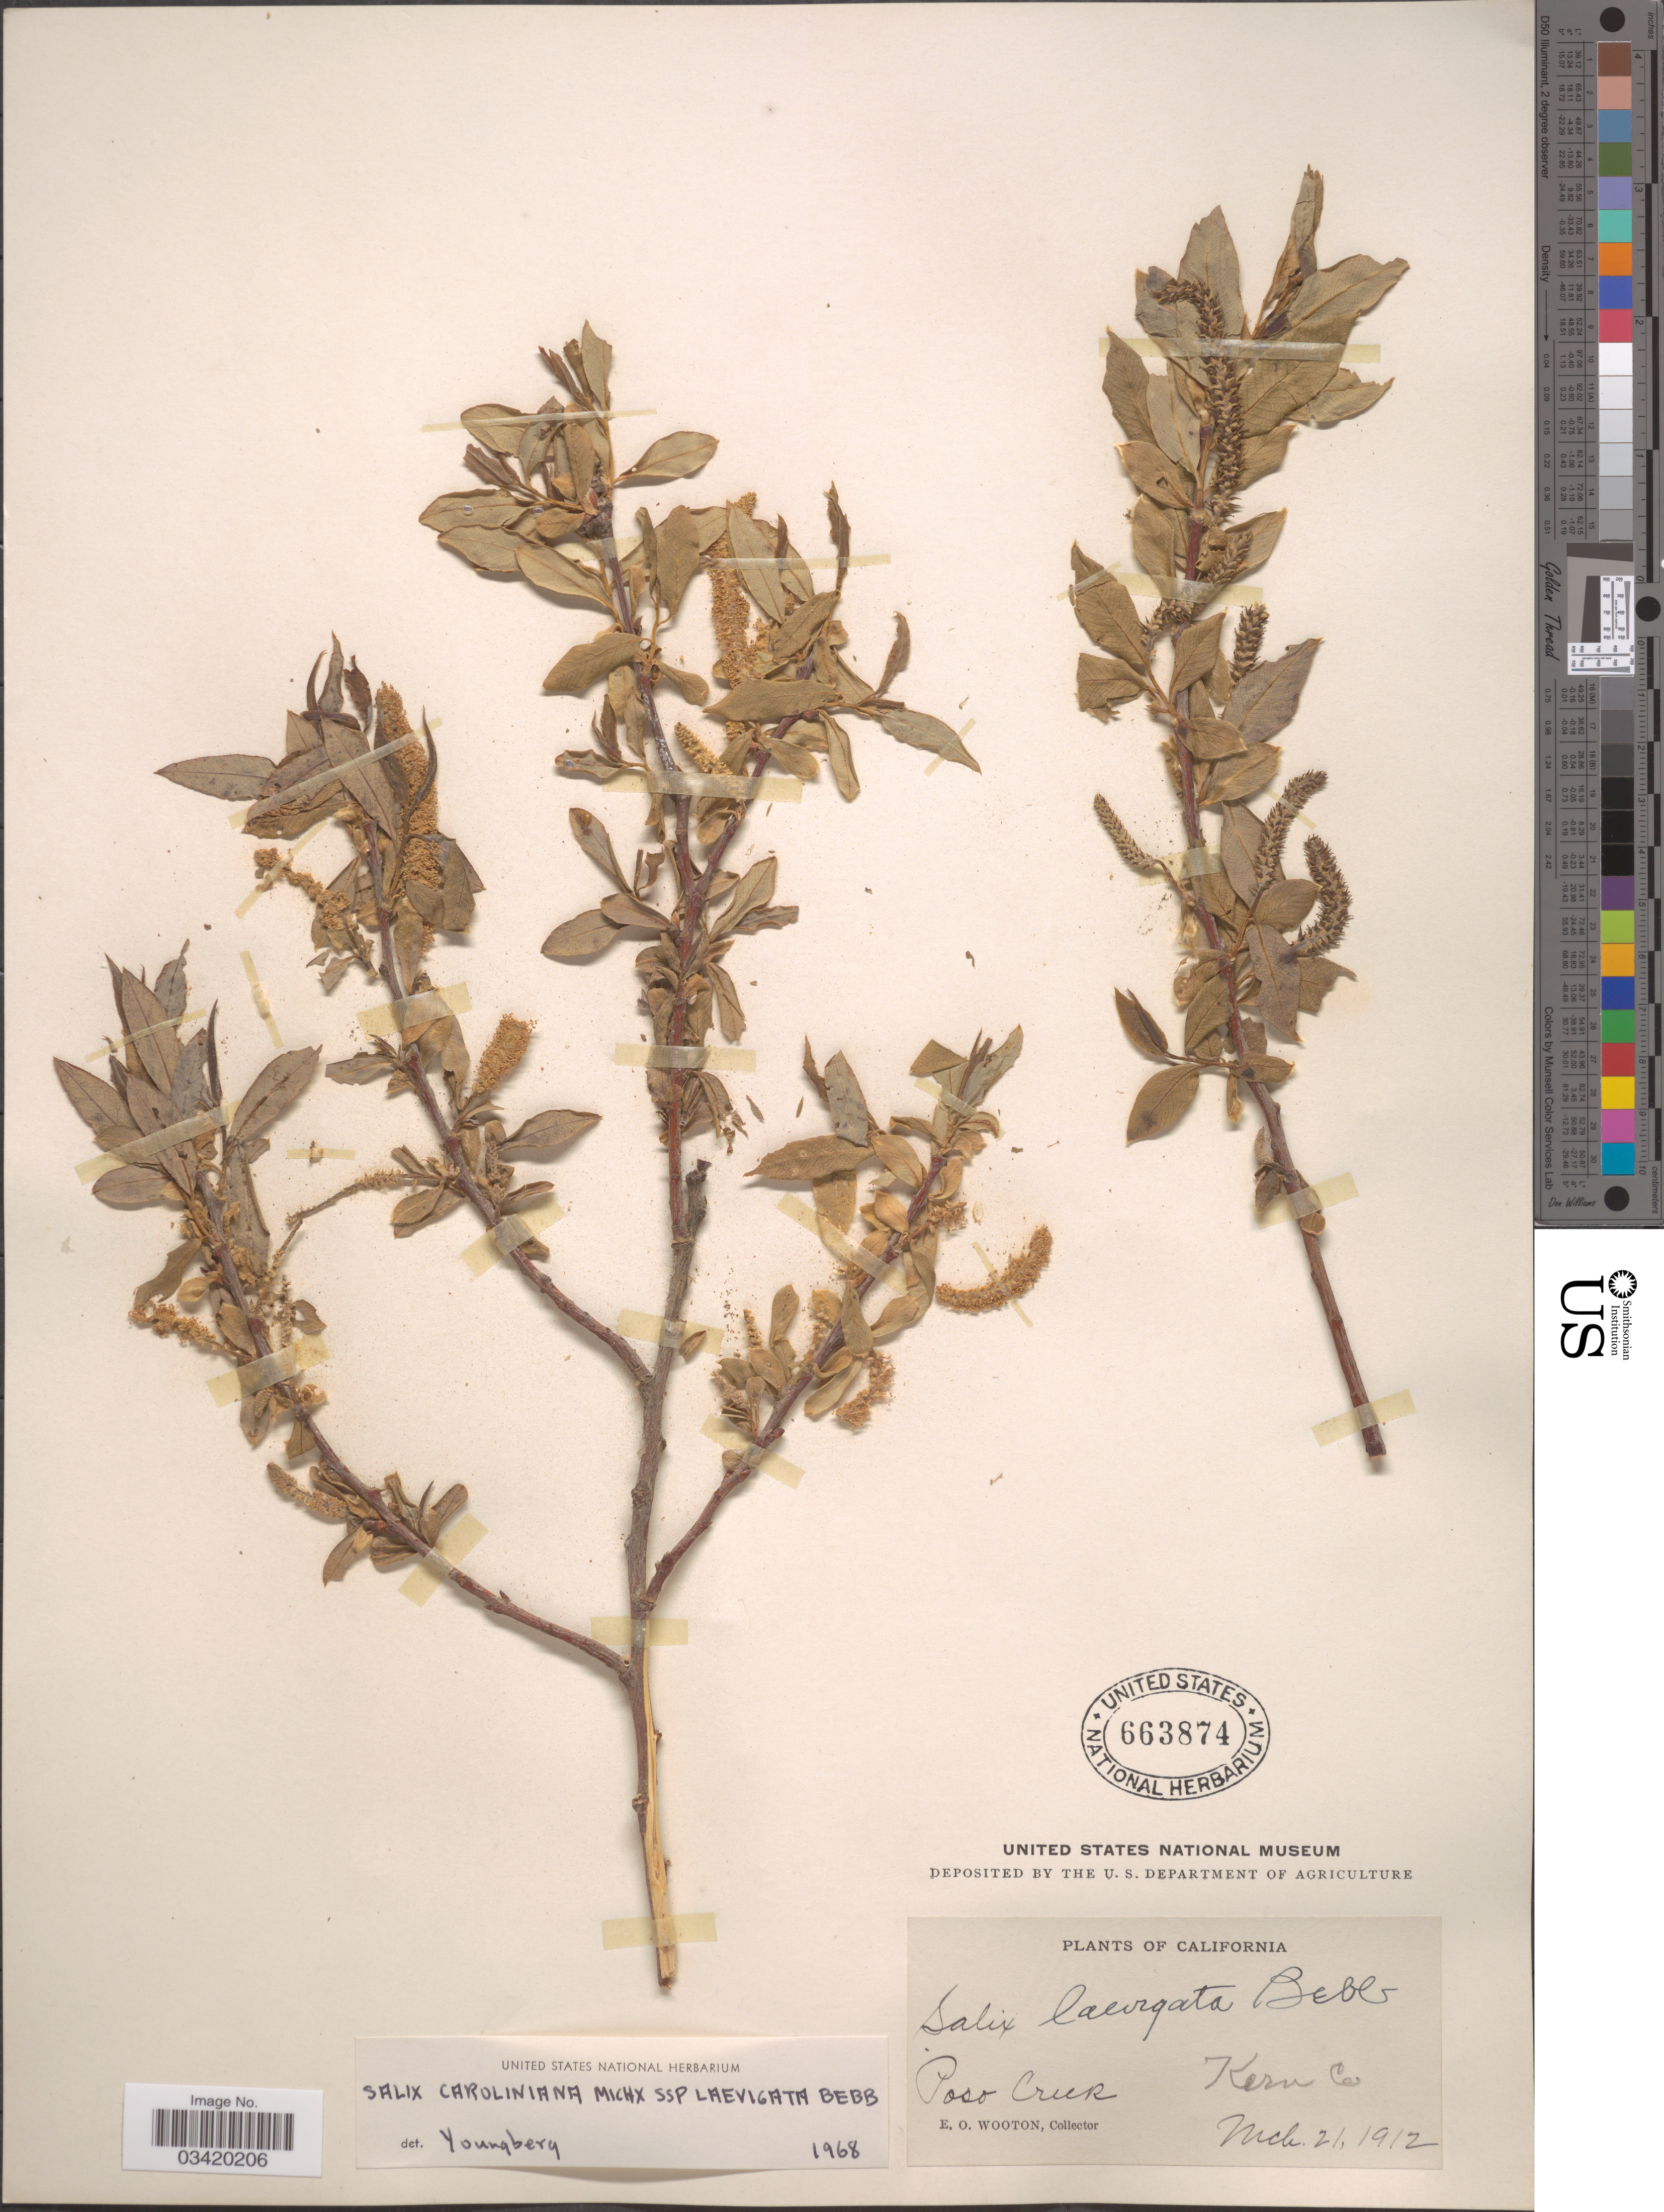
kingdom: Plantae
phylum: Tracheophyta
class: Magnoliopsida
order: Malpighiales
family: Salicaceae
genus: Salix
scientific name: Salix caroliniana subsp. laevigata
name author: Bebb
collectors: E. O. Wooton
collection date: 1912-03-21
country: United States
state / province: California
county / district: Kern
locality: Poso Creek. Kern Co.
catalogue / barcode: US 663874